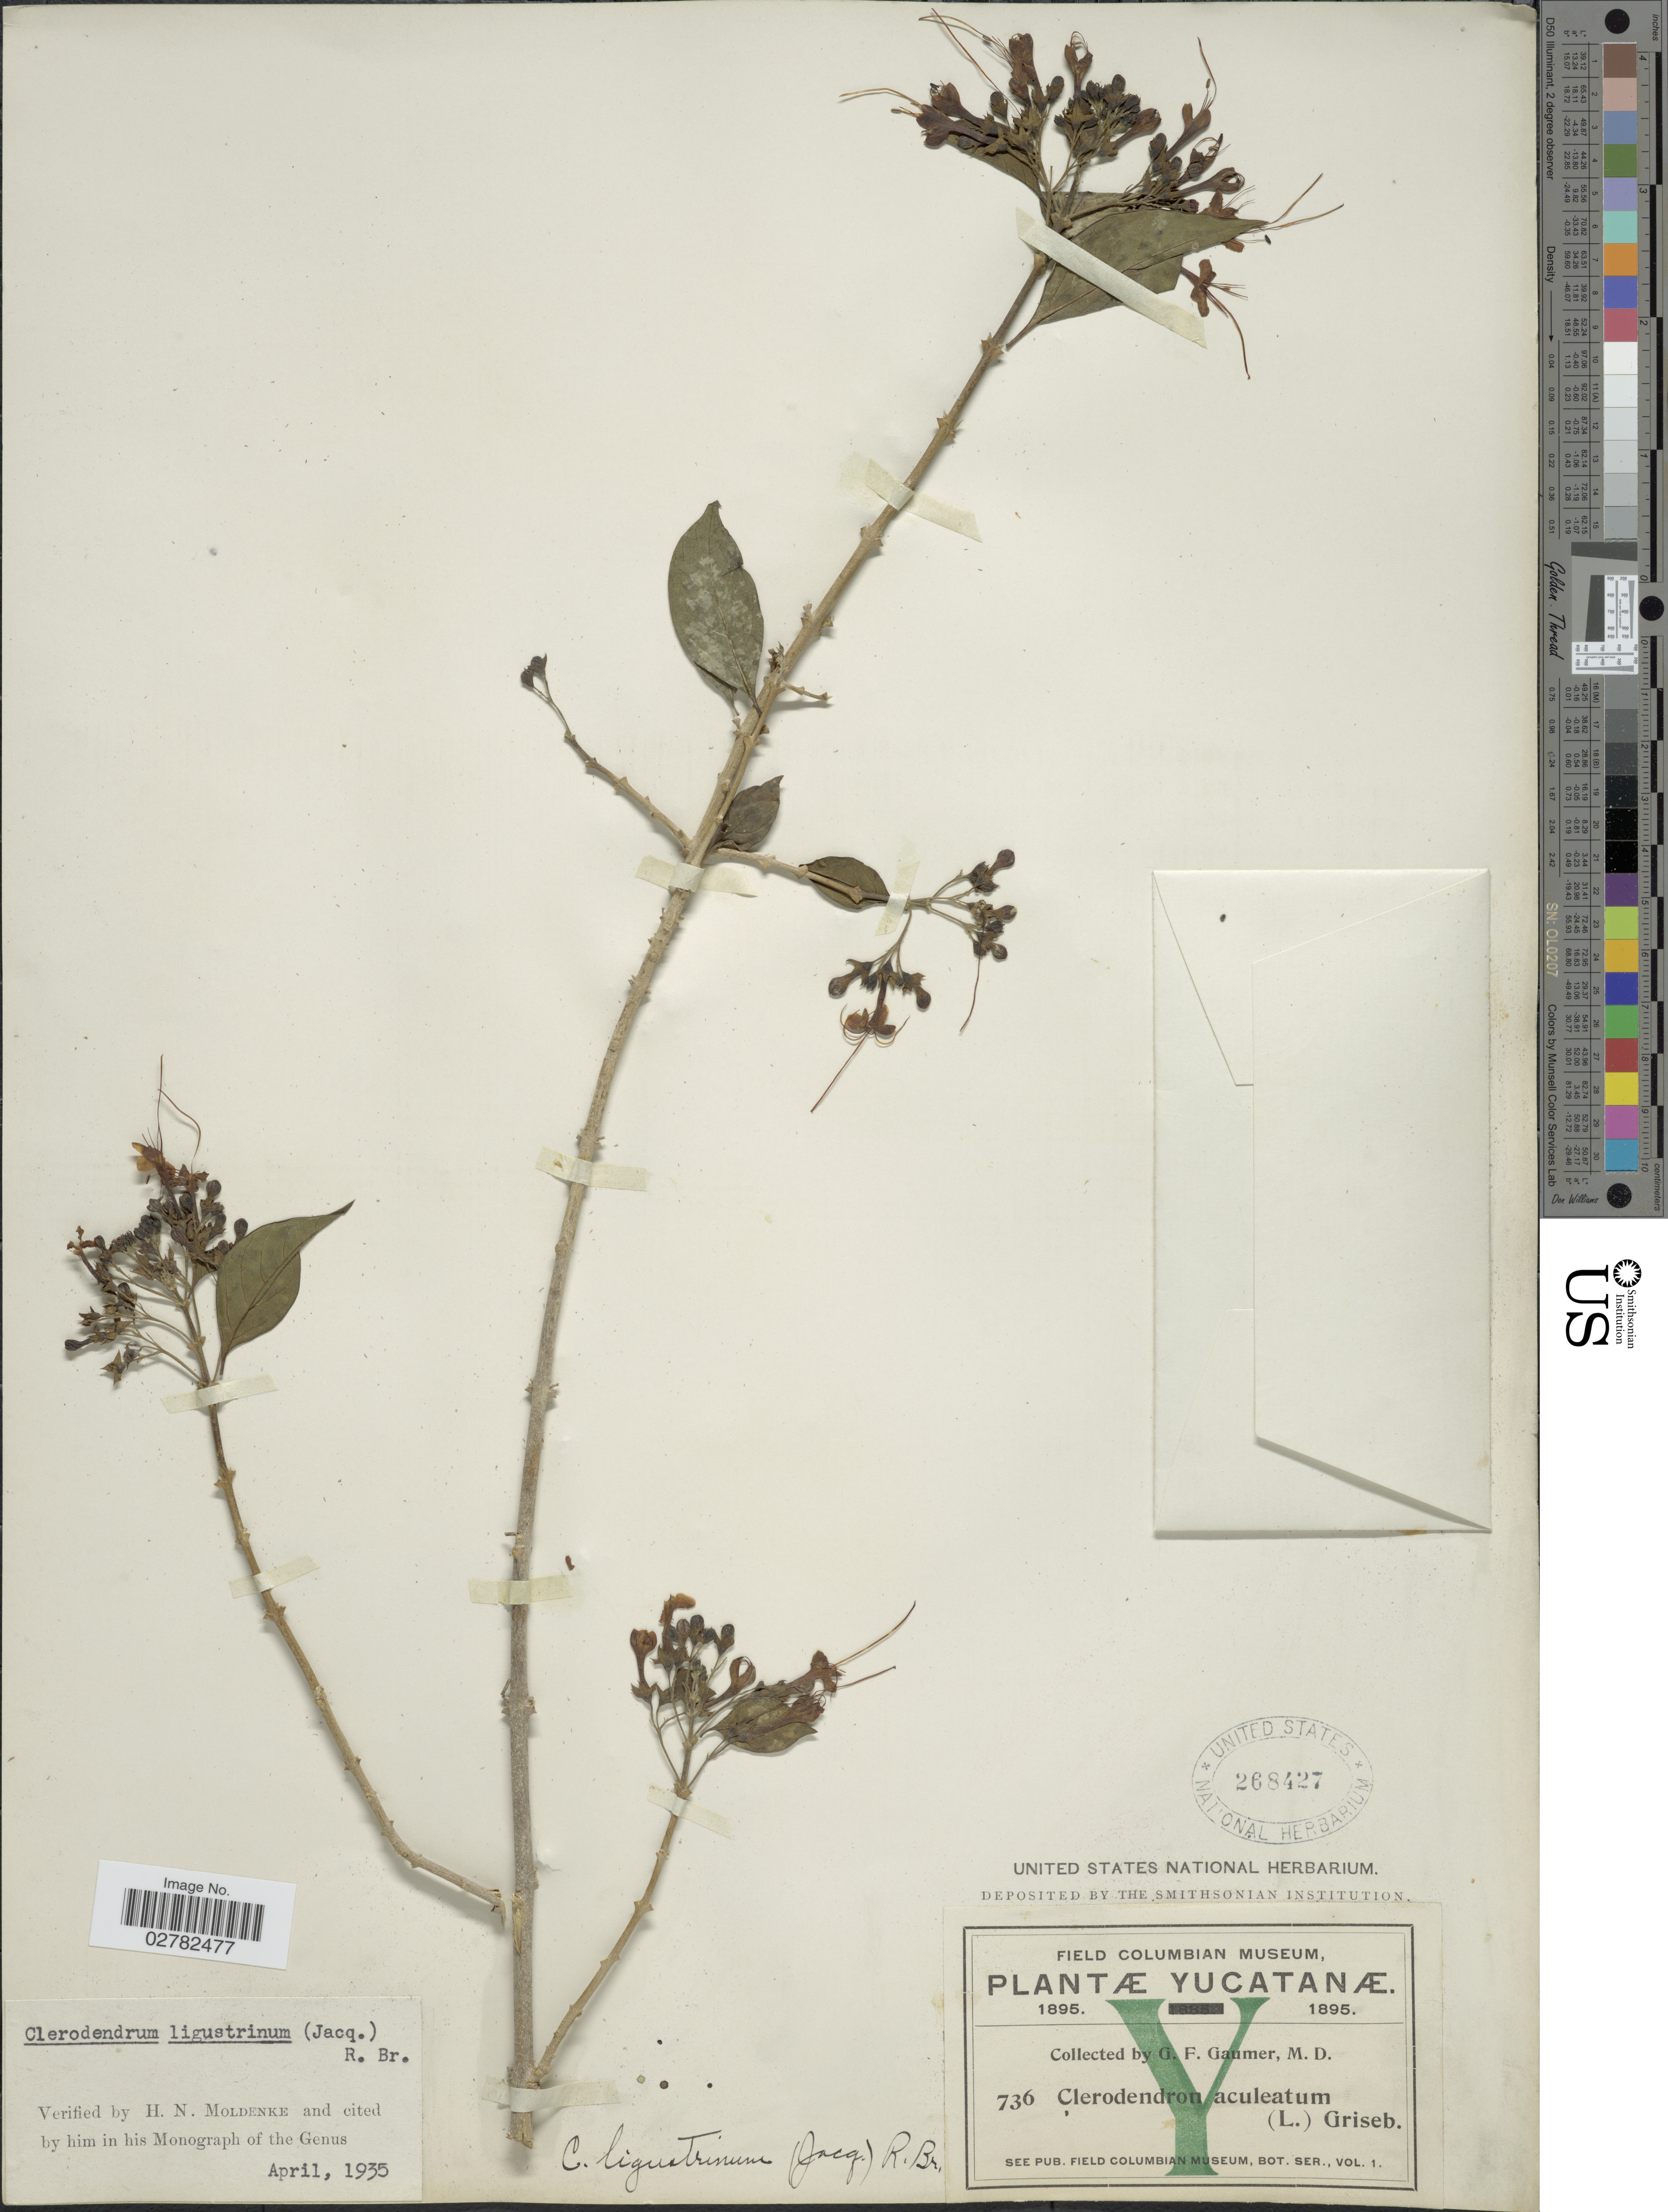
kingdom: Plantae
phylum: Tracheophyta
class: Magnoliopsida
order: Lamiales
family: Lamiaceae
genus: Clerodendrum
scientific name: Clerodendrum ligustrinum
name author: (Jacq.) R. Br.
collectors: G. F. Gaumer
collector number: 736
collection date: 1895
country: Mexico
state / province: Yucatán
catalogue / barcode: US 268427